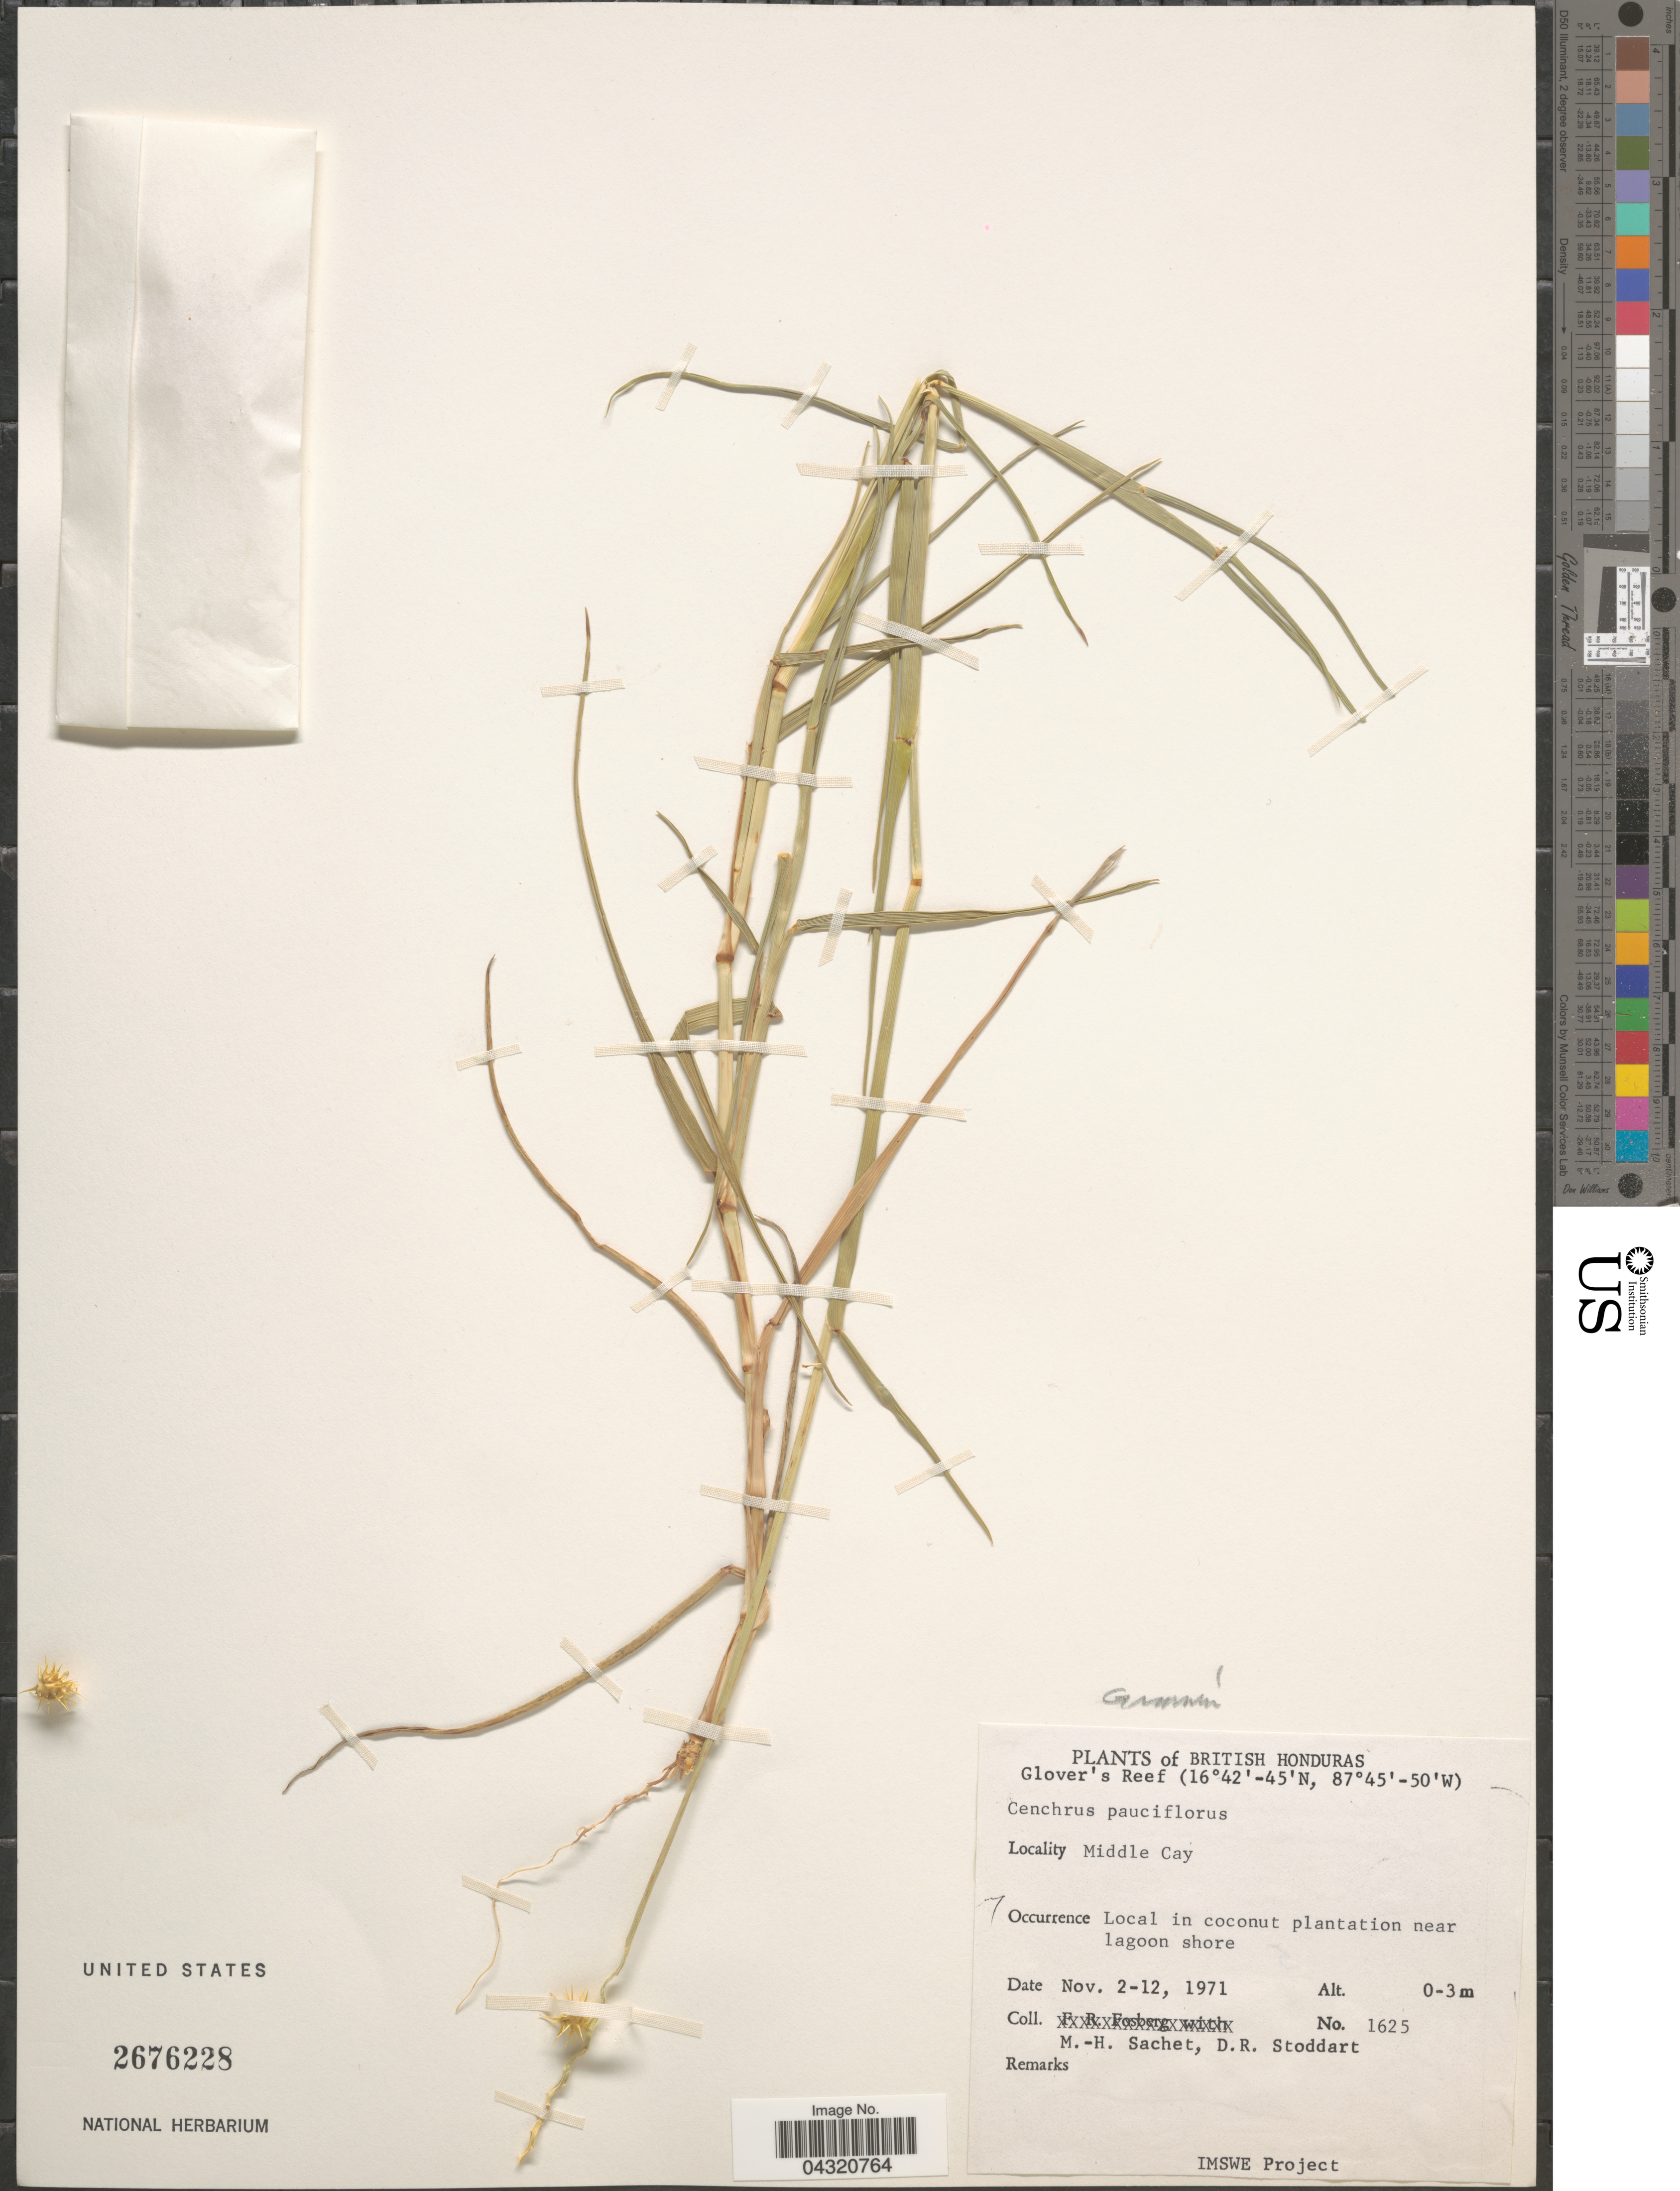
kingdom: Plantae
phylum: Tracheophyta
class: Liliopsida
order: Poales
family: Poaceae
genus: Cenchrus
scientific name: Cenchrus spinifex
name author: Cav.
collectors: M.-H. Sachet & D. R. Stoddart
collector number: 1625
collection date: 1971-11-02/1971-11-12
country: Belize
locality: Glover's Reef. Middle Cay.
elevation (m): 0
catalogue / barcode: US 2676228